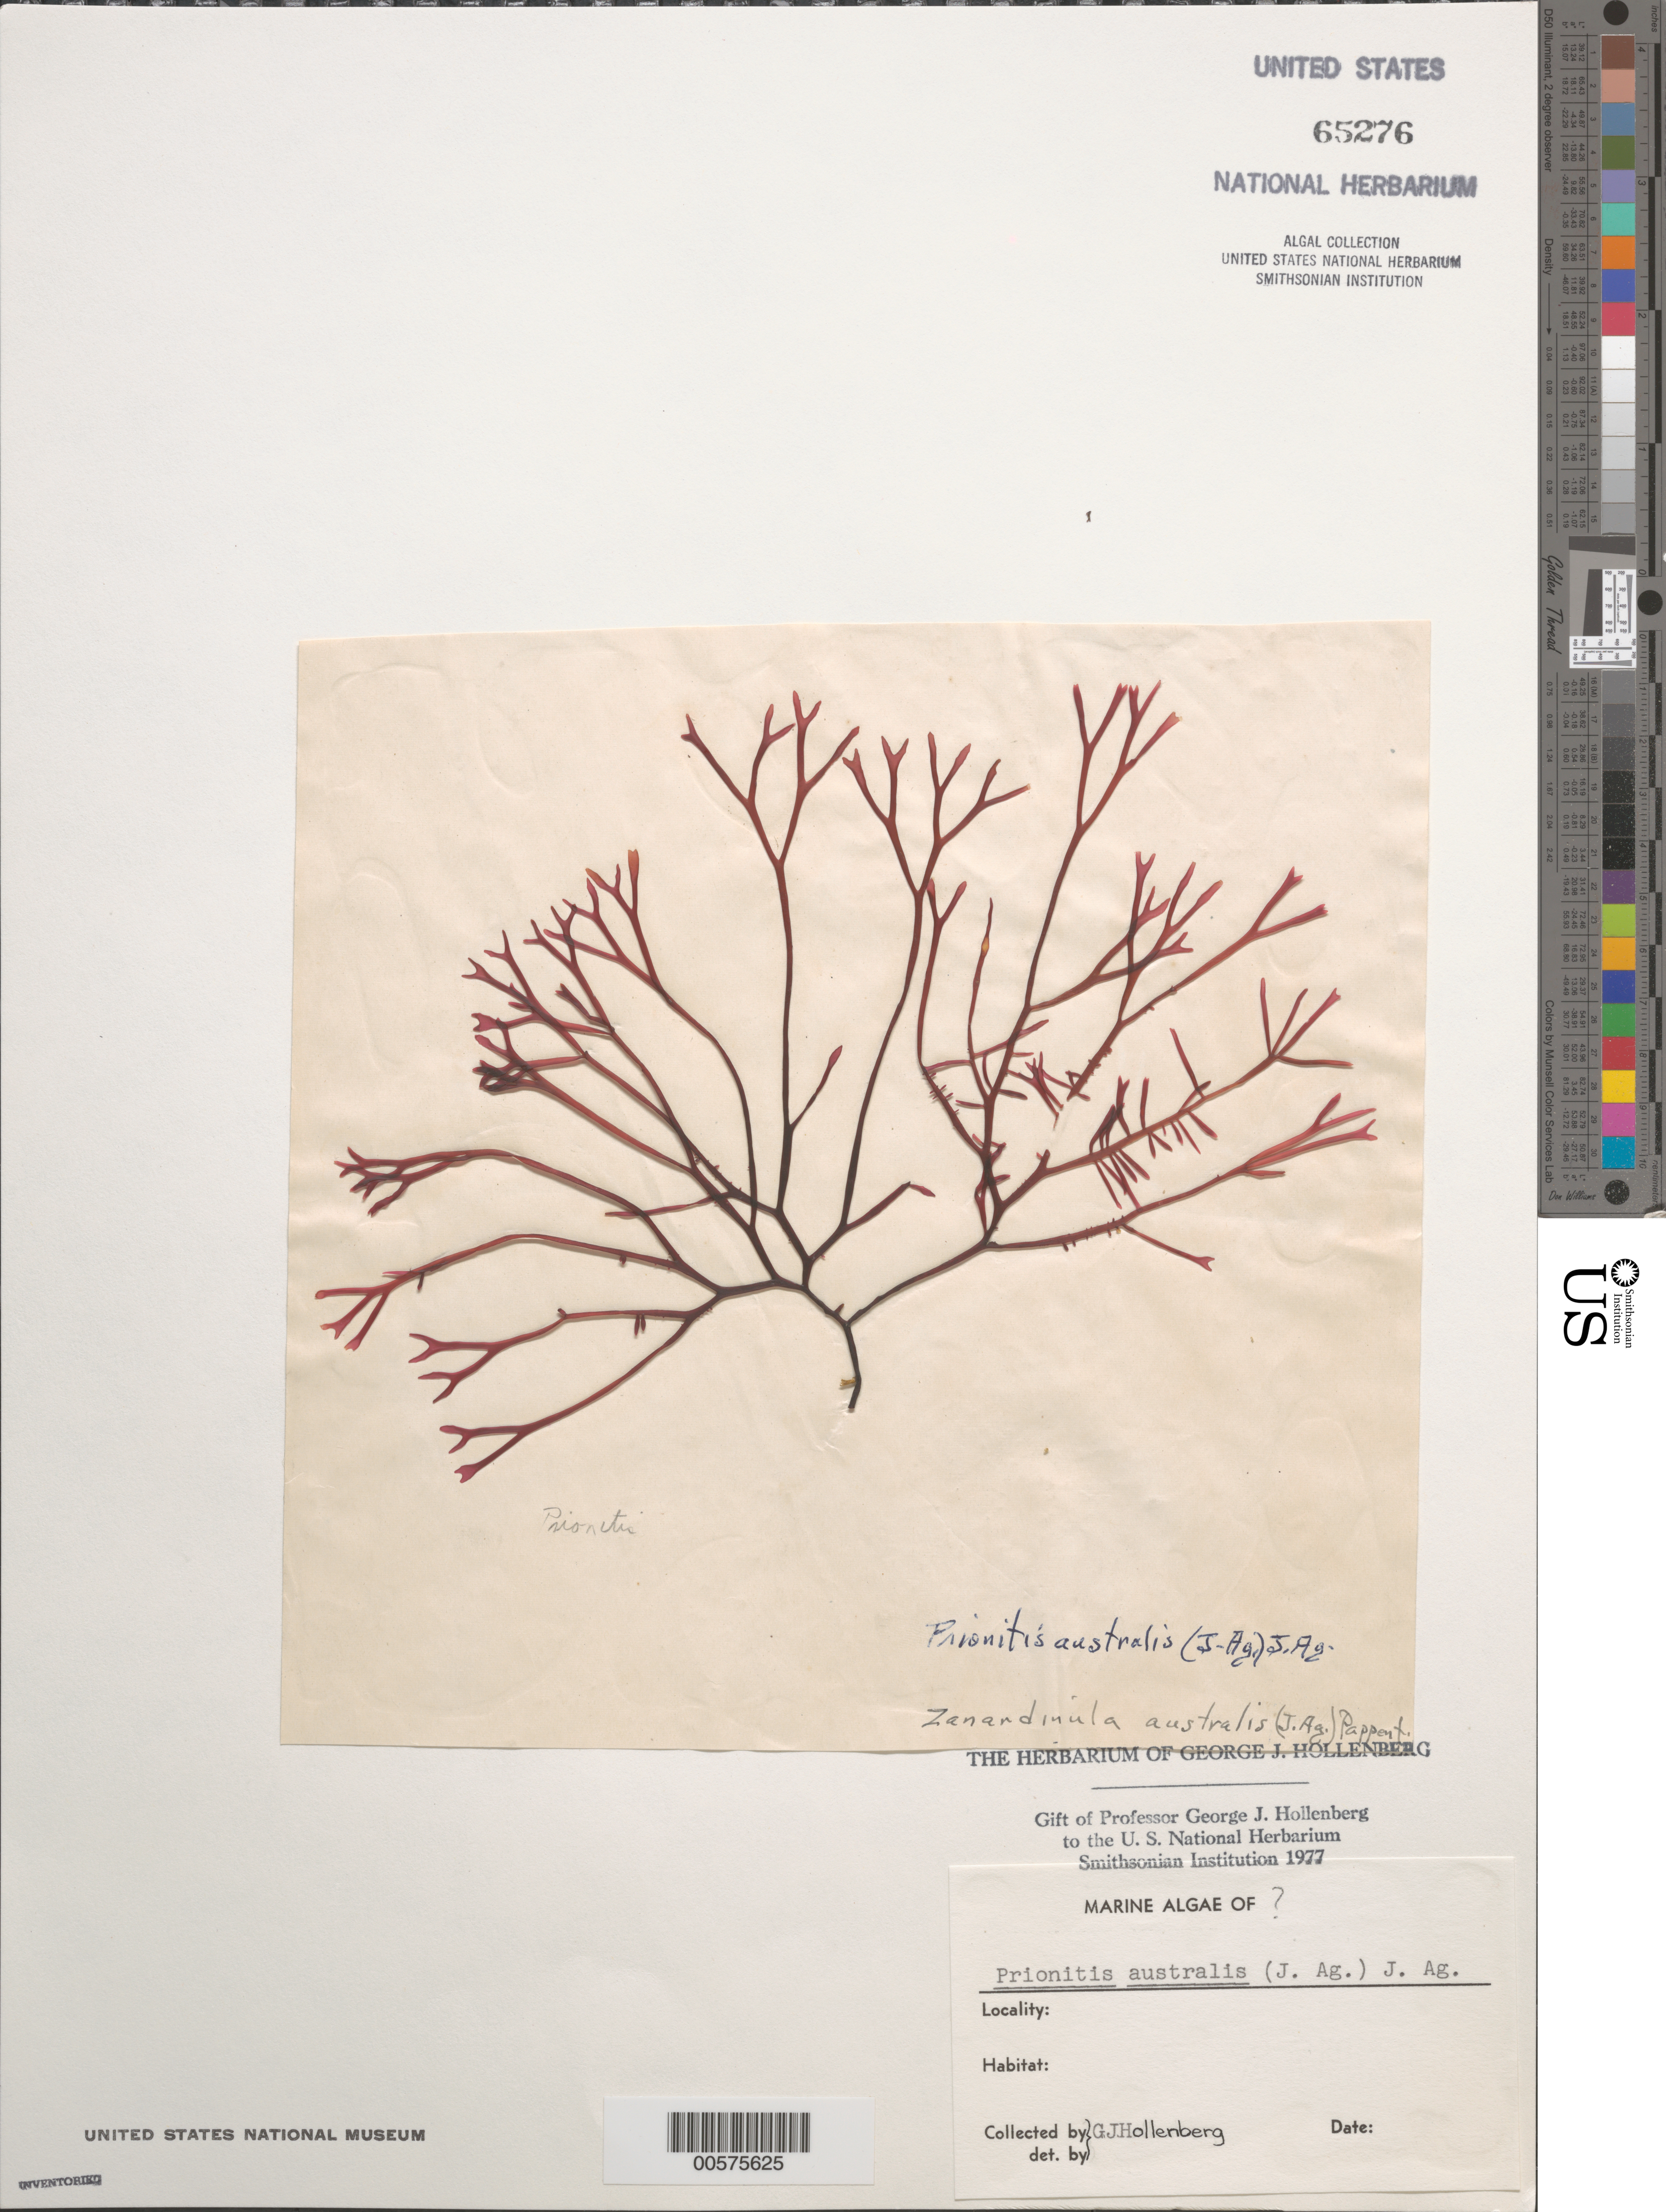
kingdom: Plantae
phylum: Rhodophyta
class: Florideophyceae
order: Cryptonemiales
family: Cryptonemiaceae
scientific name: Prionitis australis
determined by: Hollenberg, George J.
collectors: G. Hollenberg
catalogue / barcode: US 65276